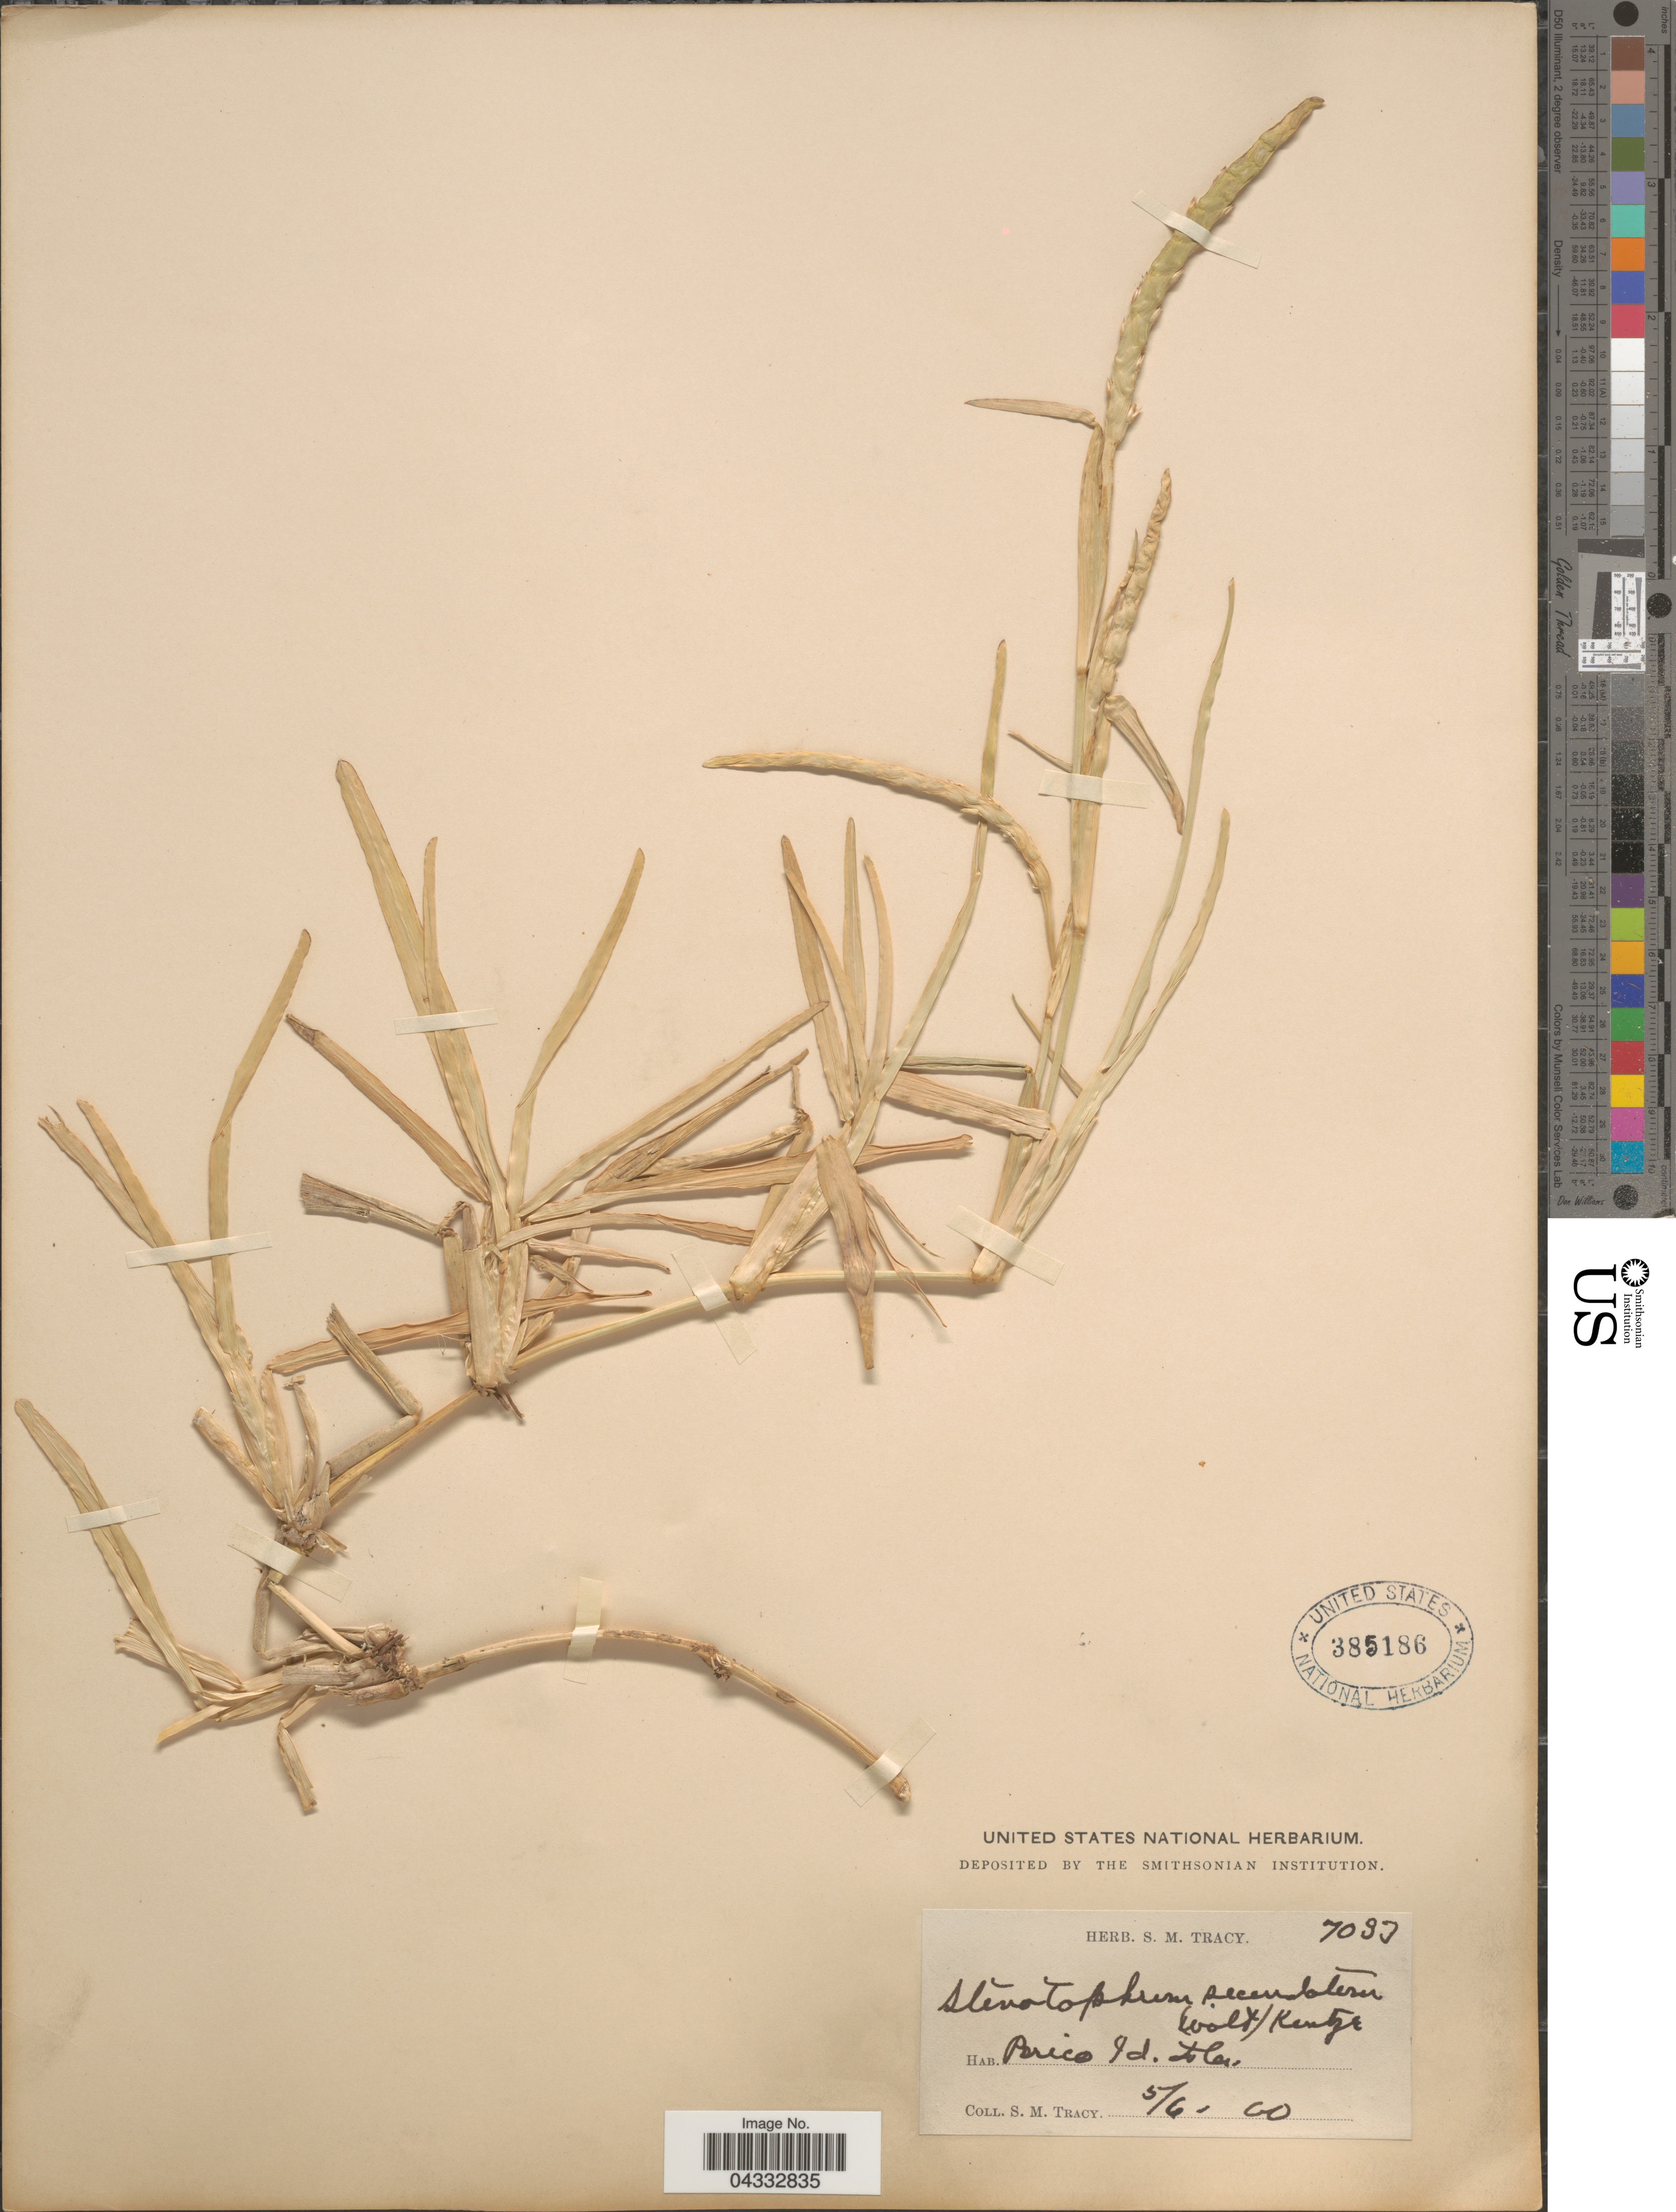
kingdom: Plantae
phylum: Tracheophyta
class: Liliopsida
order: Poales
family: Poaceae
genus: Stenotaphrum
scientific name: Stenotaphrum secundatum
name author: (Walter) Kuntze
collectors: S. M. Tracy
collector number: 7093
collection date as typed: Transcribed d/m/y: 6/5/0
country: United States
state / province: Florida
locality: Perico Id.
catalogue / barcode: US 385186